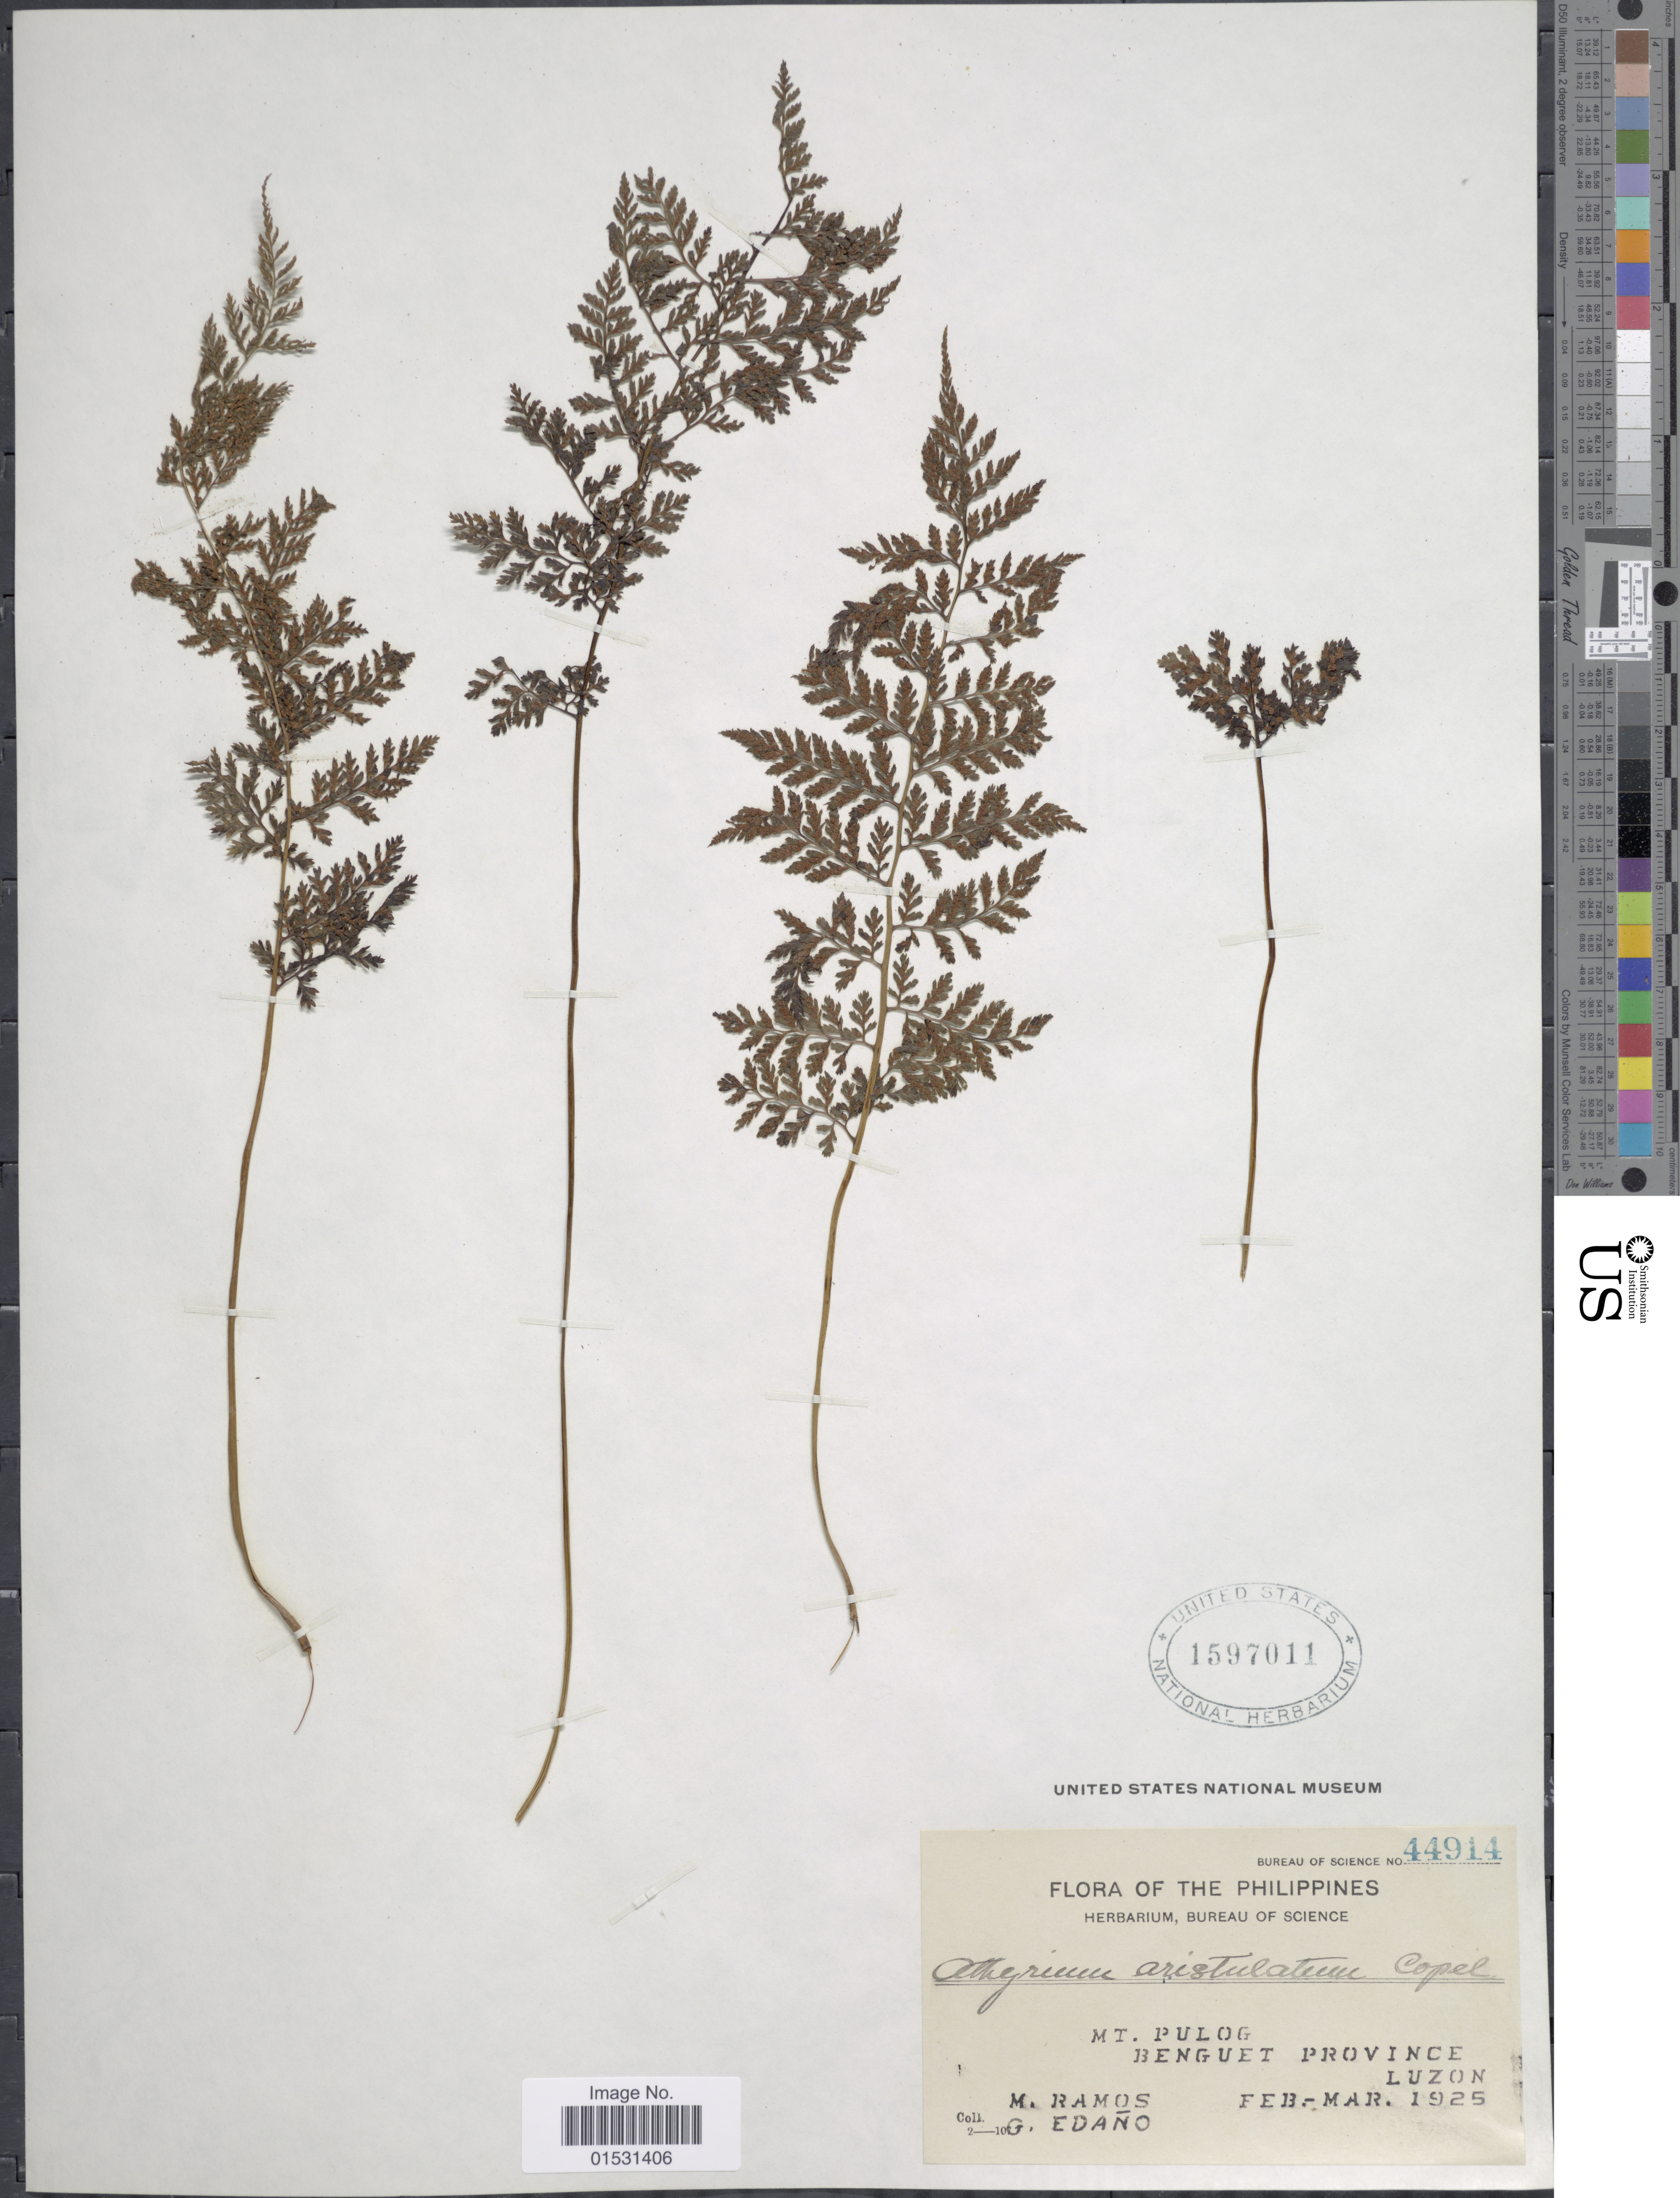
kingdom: Plantae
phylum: Tracheophyta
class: Polypodiopsida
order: Polypodiales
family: Athyriaceae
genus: Athyrium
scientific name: Athyrium aristulatum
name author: Copel.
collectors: M. Ramos & G. Edaño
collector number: Bureau of Science 44914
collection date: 1925-02/1925-03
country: Philippines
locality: Mt. Pulog. Benguet Province. Luzon.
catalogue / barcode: US 1597011